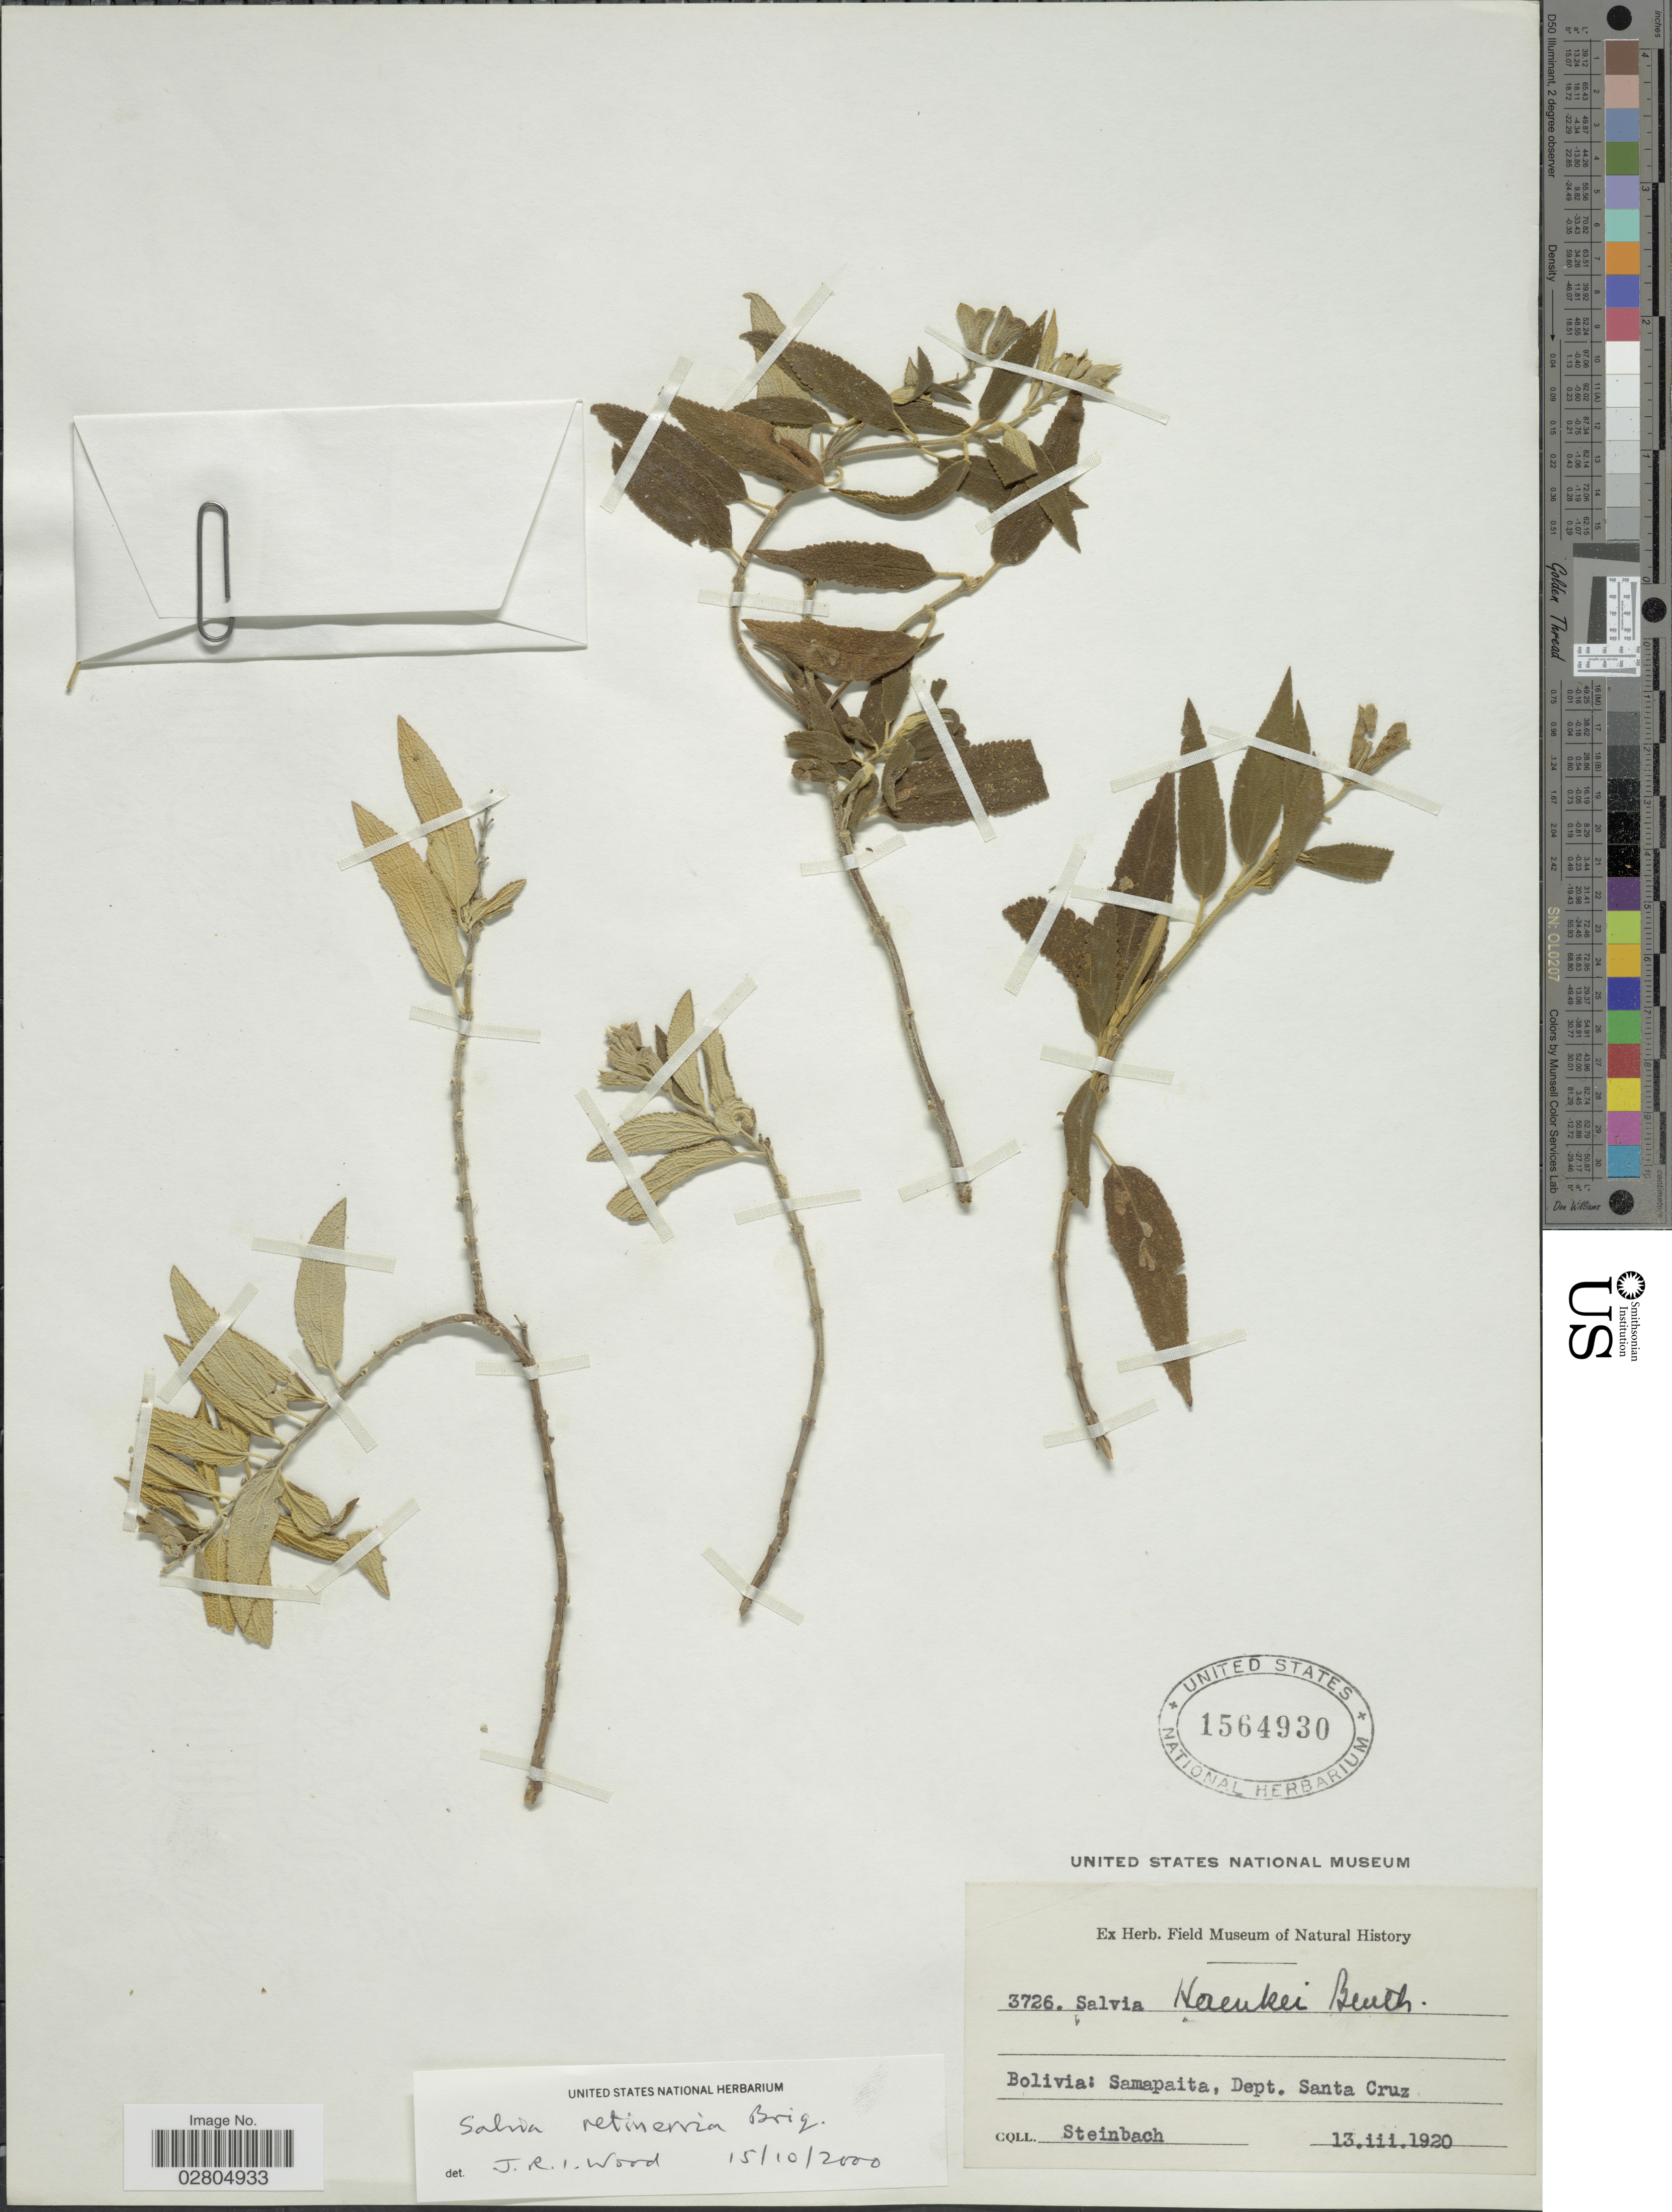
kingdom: Plantae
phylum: Tracheophyta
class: Magnoliopsida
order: Lamiales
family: Lamiaceae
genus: Salvia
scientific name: Salvia retinervia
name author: Briq.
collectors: Steinbach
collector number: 3726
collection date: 1920-03-13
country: Bolivia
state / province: Santa Cruz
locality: Samapaita, Dept. Santa Cruz.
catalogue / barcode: US 1564930